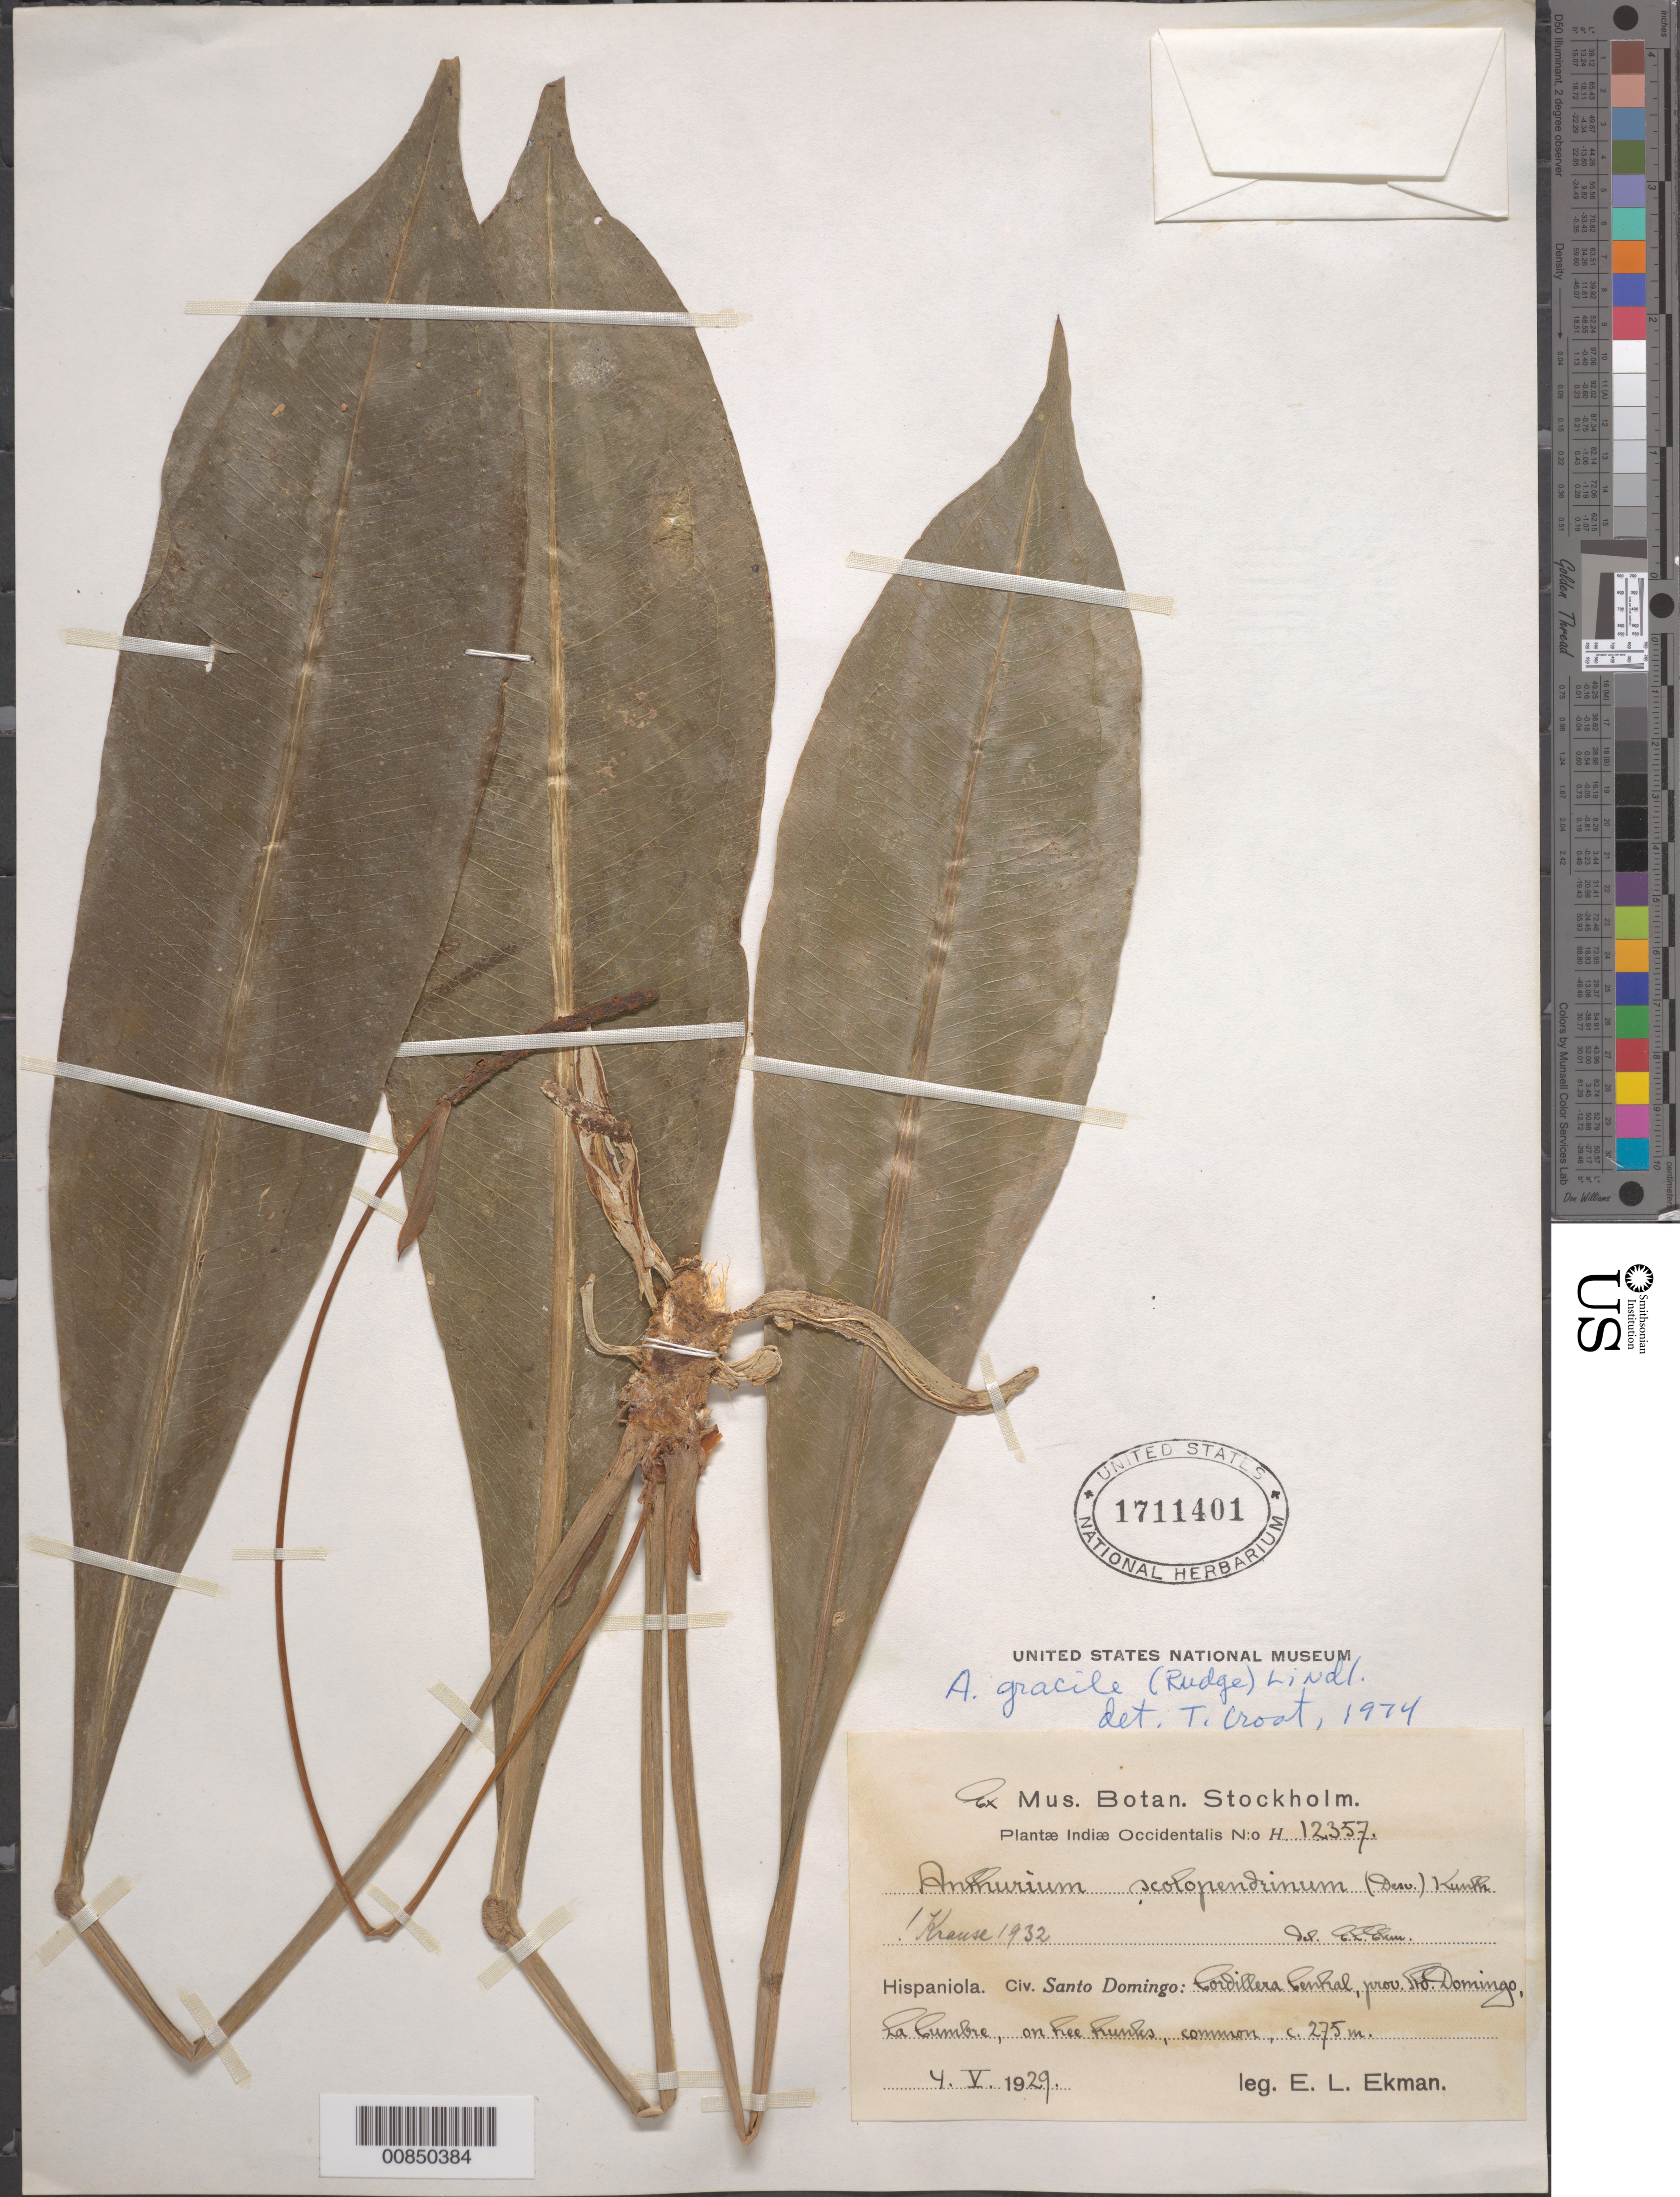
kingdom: Plantae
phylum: Tracheophyta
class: Liliopsida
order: Alismatales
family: Araceae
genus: Anthurium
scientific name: Anthurium gracile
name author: (Rudge) Schott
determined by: Croat, Thomas B., Missouri Botanical Garden (MO)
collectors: E. L. Ekman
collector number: H 12357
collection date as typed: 04 May 1929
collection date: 1929-05-04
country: Dominican Republic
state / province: Distrito Nacional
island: Hispaniola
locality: Cordillera Central, La Cumbre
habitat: On tree trunks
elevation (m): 275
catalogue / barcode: US 1711401